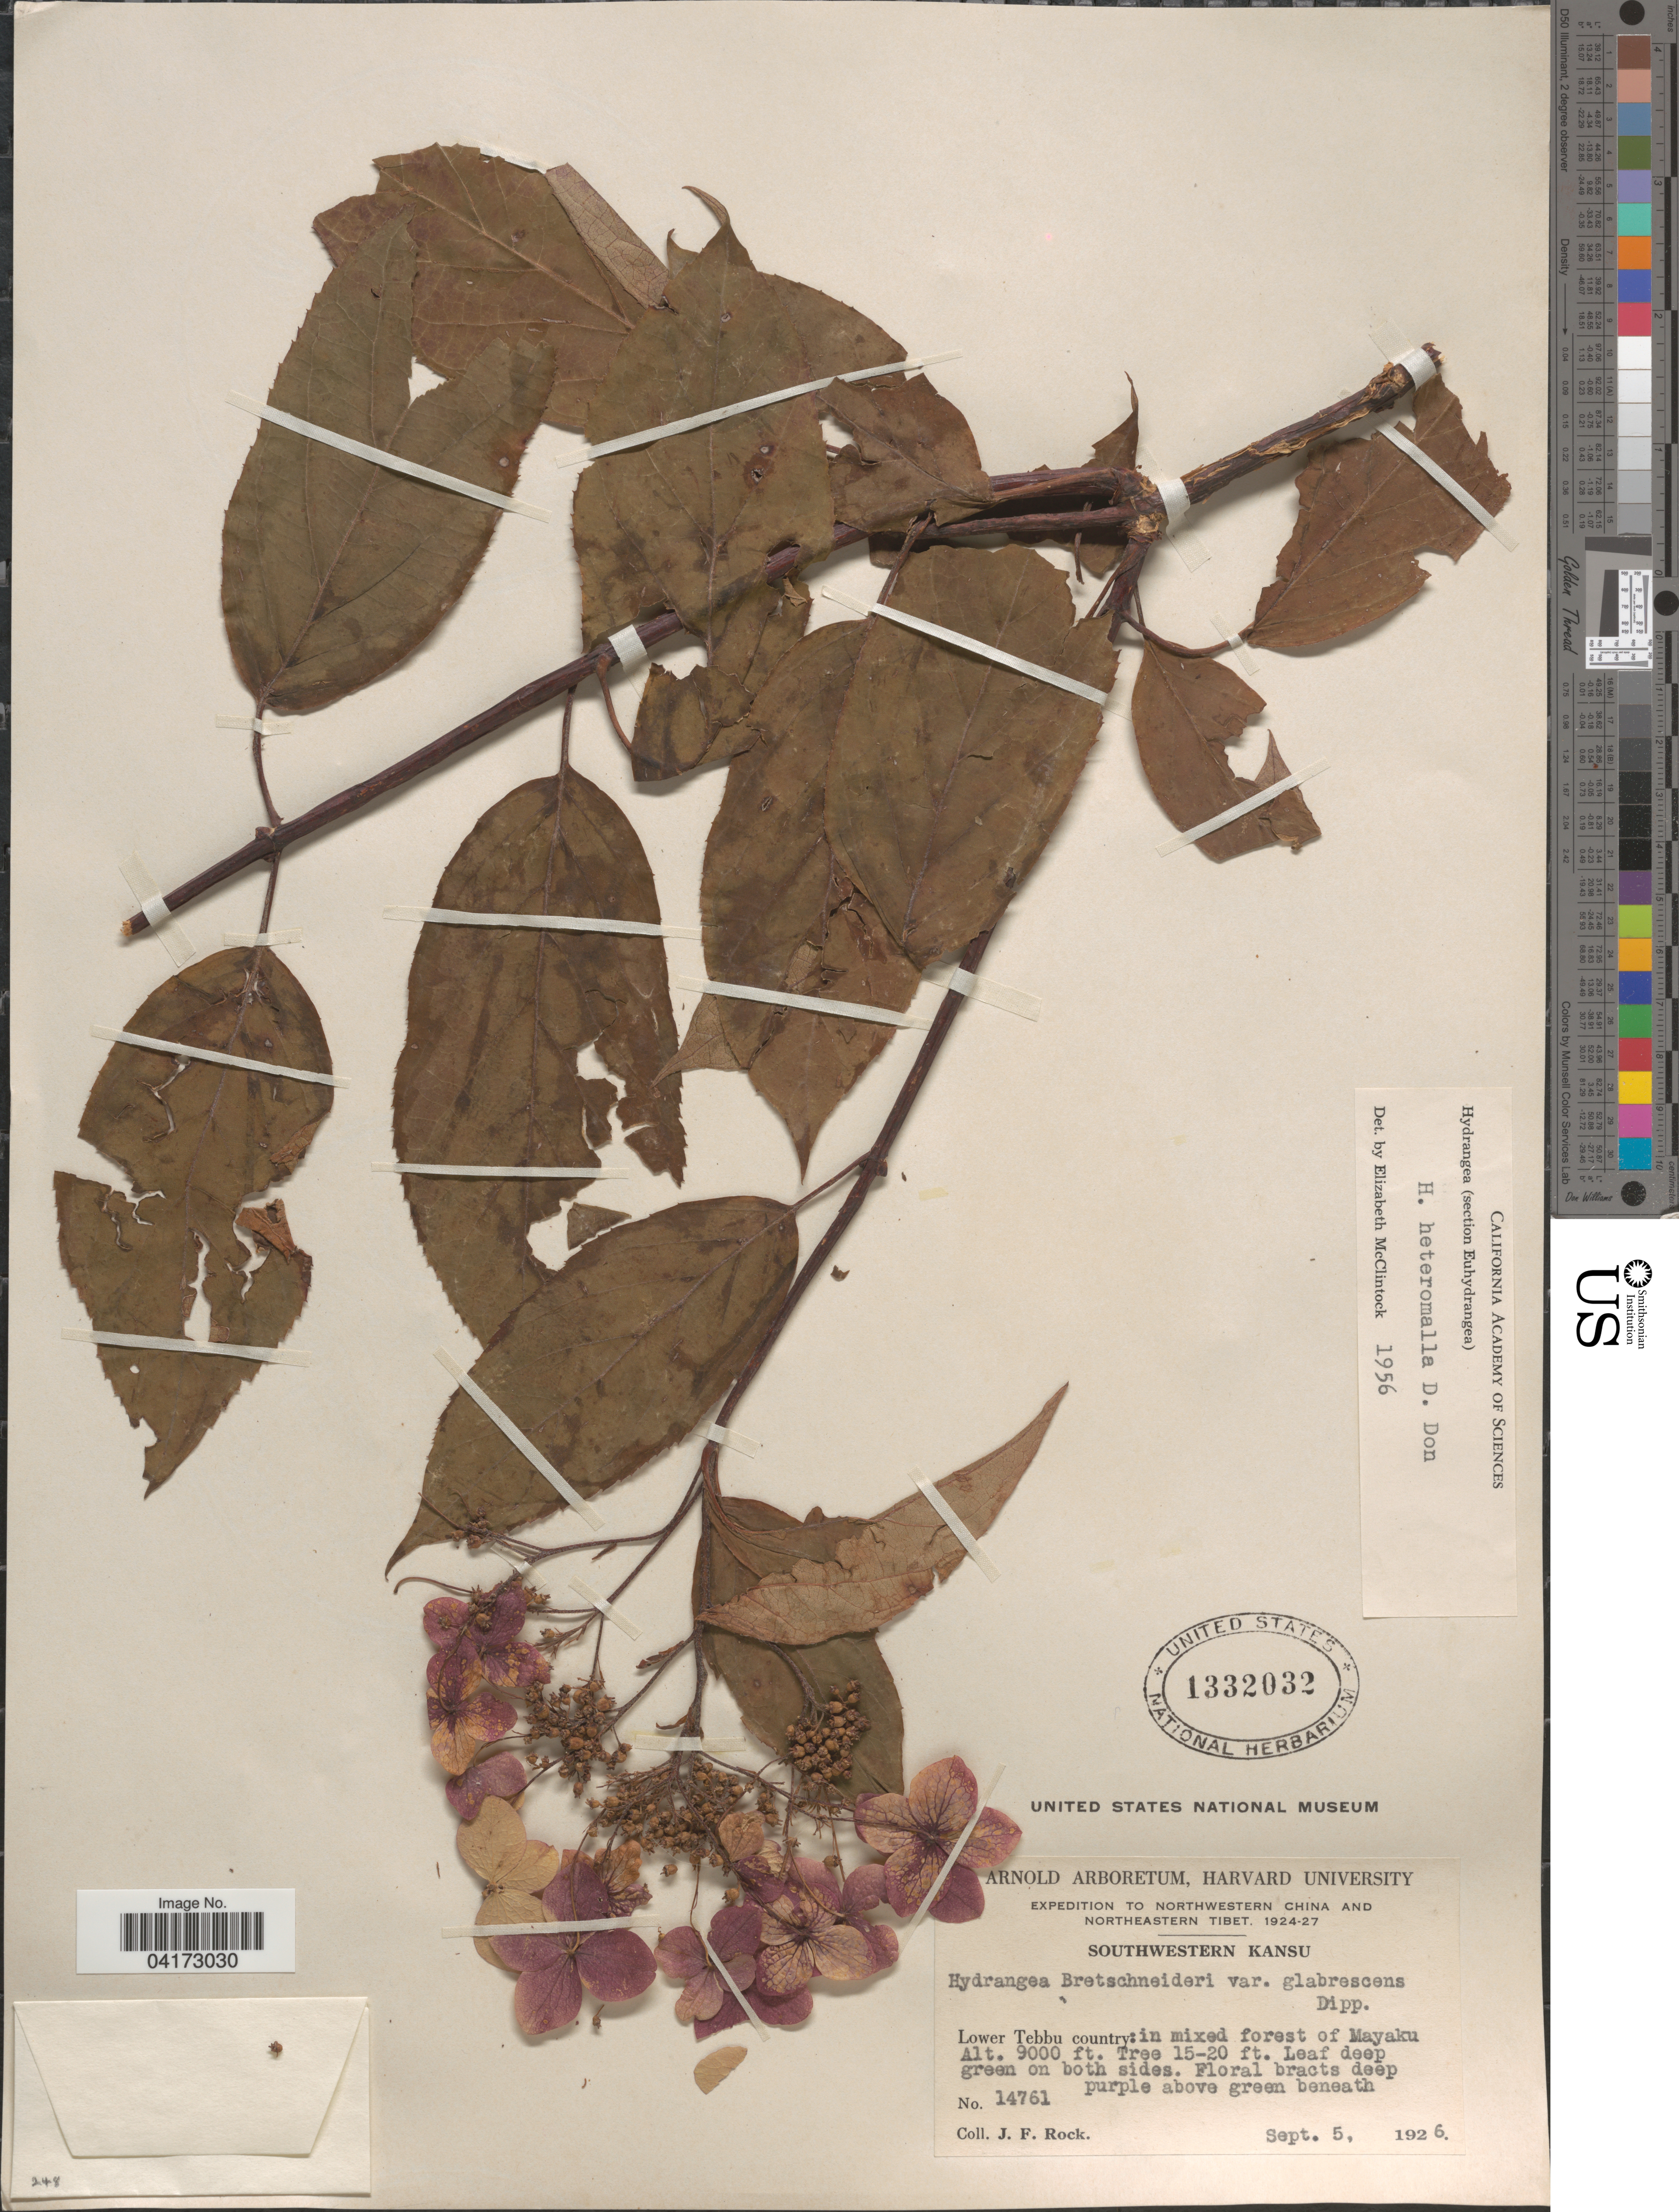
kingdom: Plantae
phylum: Tracheophyta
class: Magnoliopsida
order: Cornales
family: Hydrangeaceae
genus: Hydrangea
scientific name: Hydrangea heteromalla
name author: D. Don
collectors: J. Rock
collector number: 14761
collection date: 1926-09-05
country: China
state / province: Gansu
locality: Expedition to Northwestern China and Northeastern Tibet, 1924-27. Southwestern Kansu. Lower Tebbu country:in mixed forest of Mayaku.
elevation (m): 2743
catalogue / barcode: US 1332032